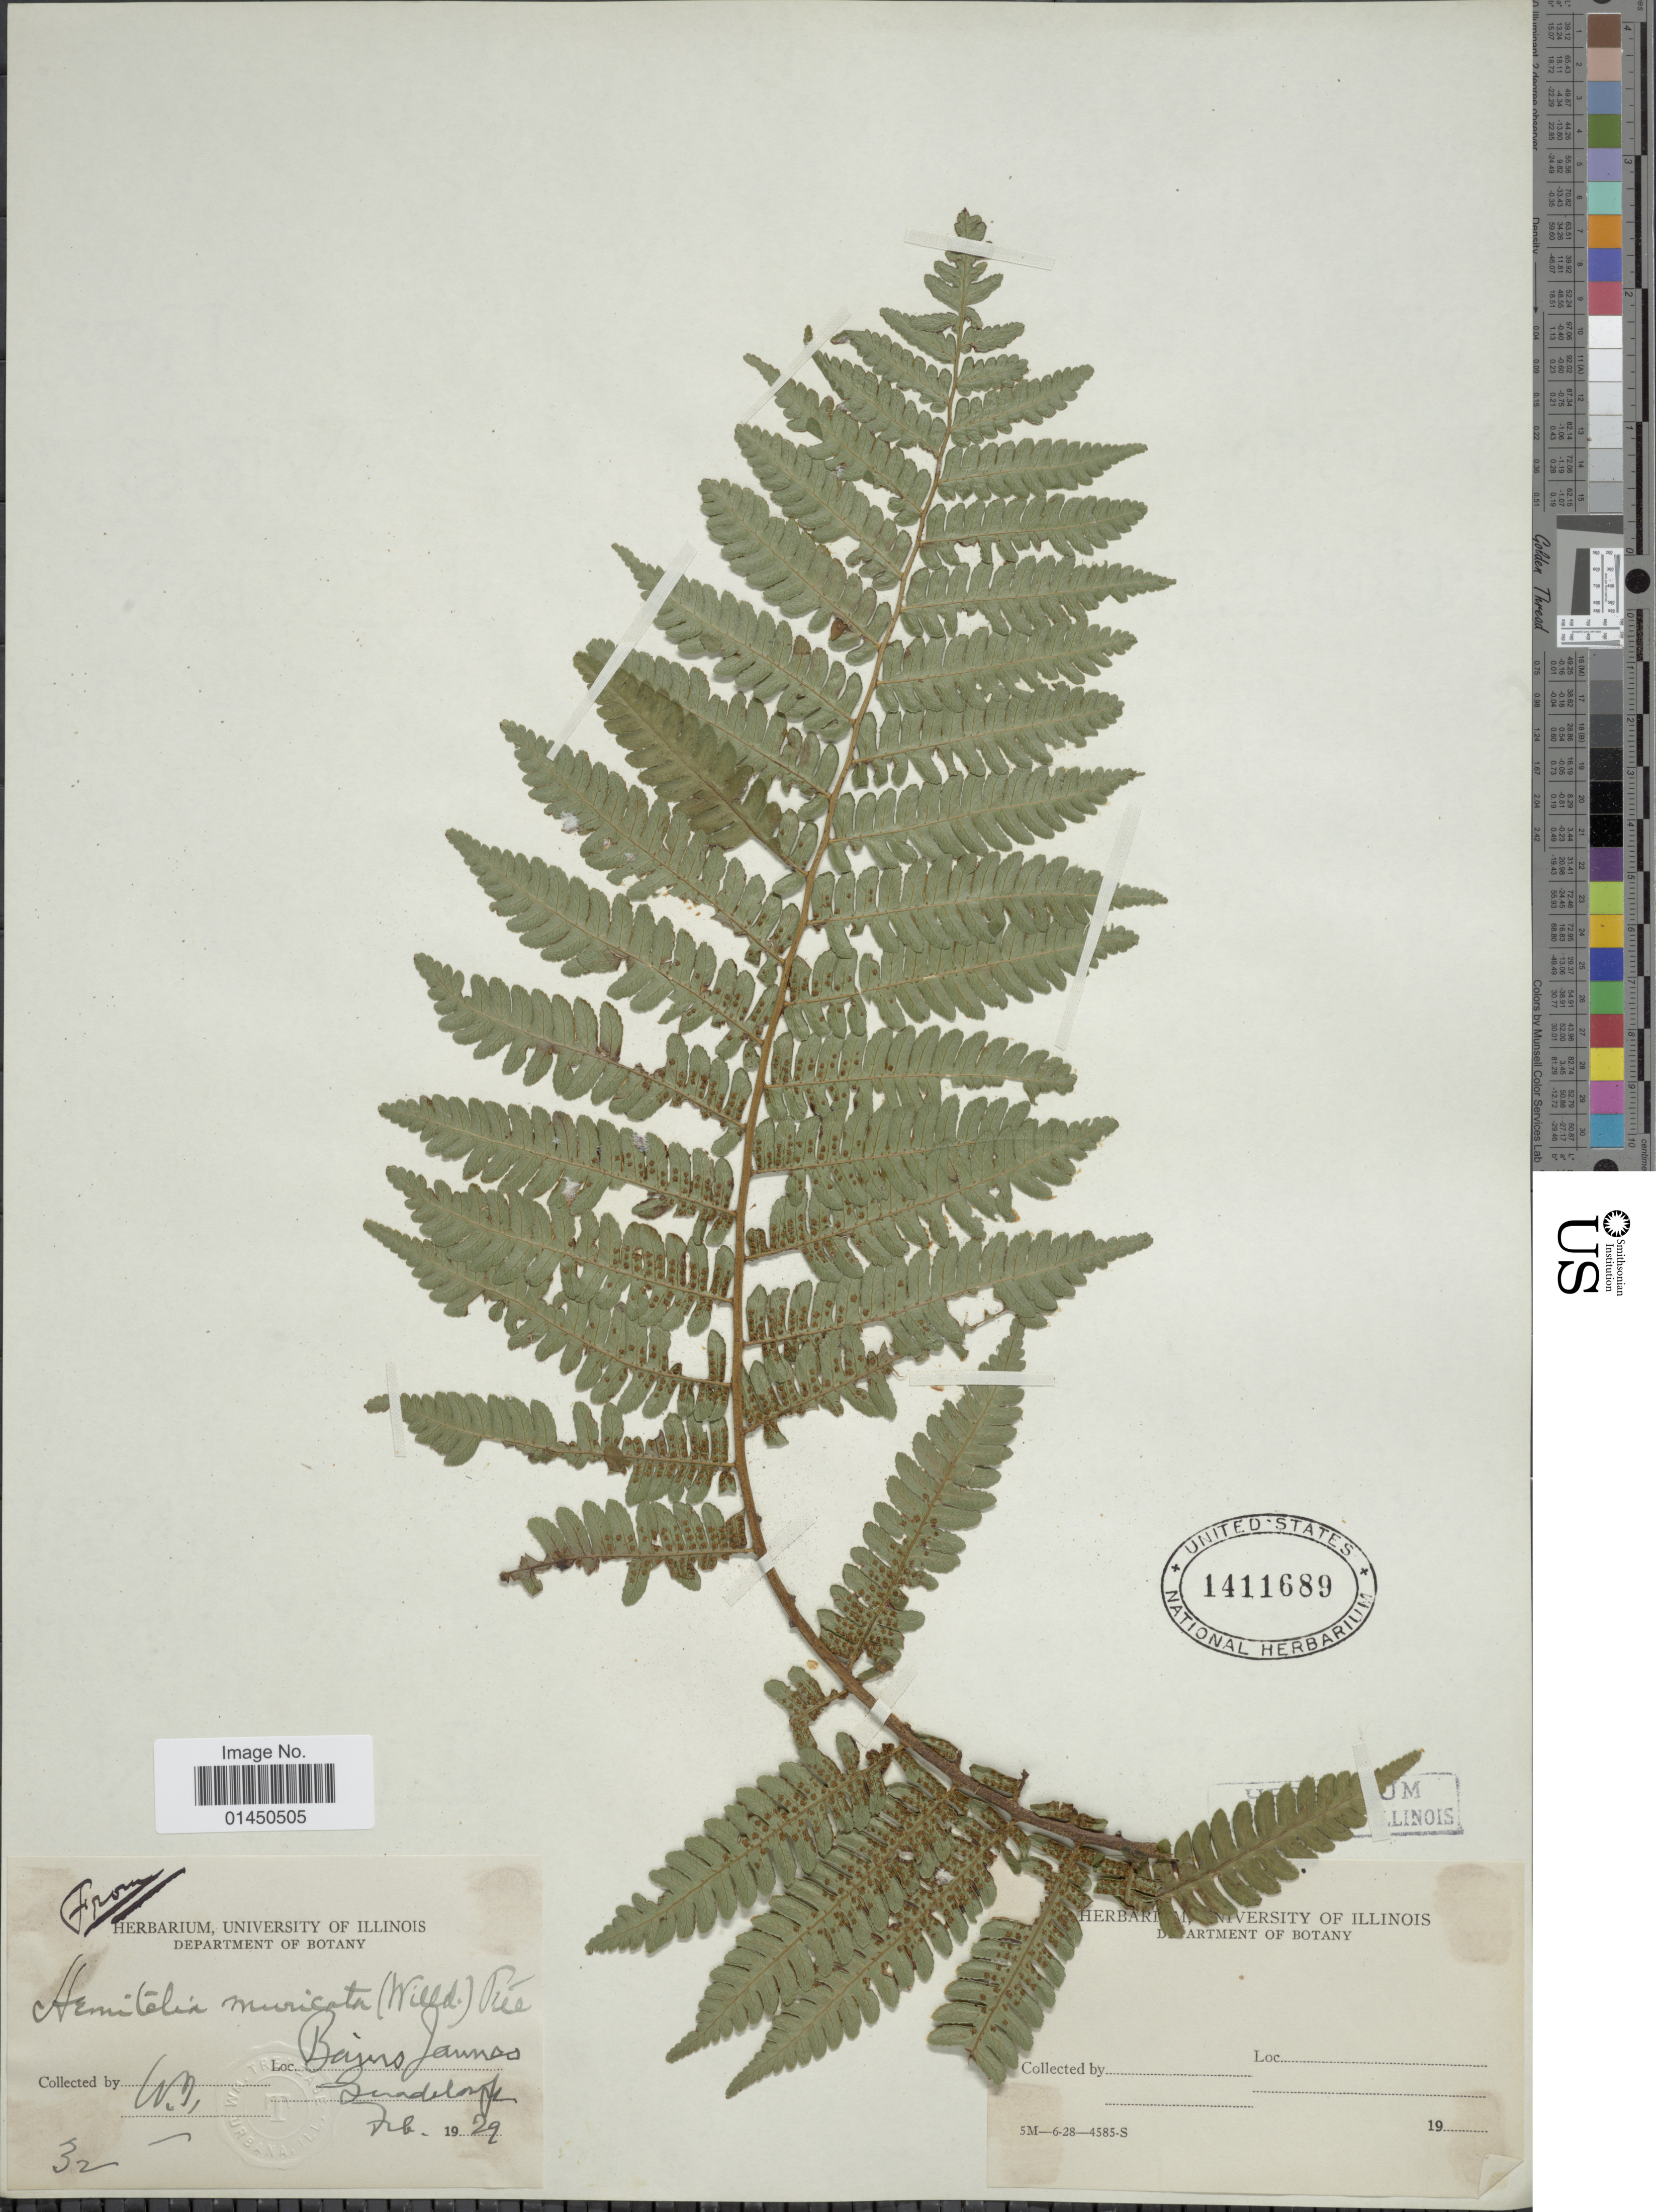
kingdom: Plantae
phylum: Tracheophyta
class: Polypodiopsida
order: Cyatheales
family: Cyatheaceae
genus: Cyathea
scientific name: Cyathea muricata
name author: (Willd.) Fée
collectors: W. Trelease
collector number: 32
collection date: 1929-02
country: Guadeloupe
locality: Bajers Jaunes. [interpreted]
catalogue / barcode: US 1411689